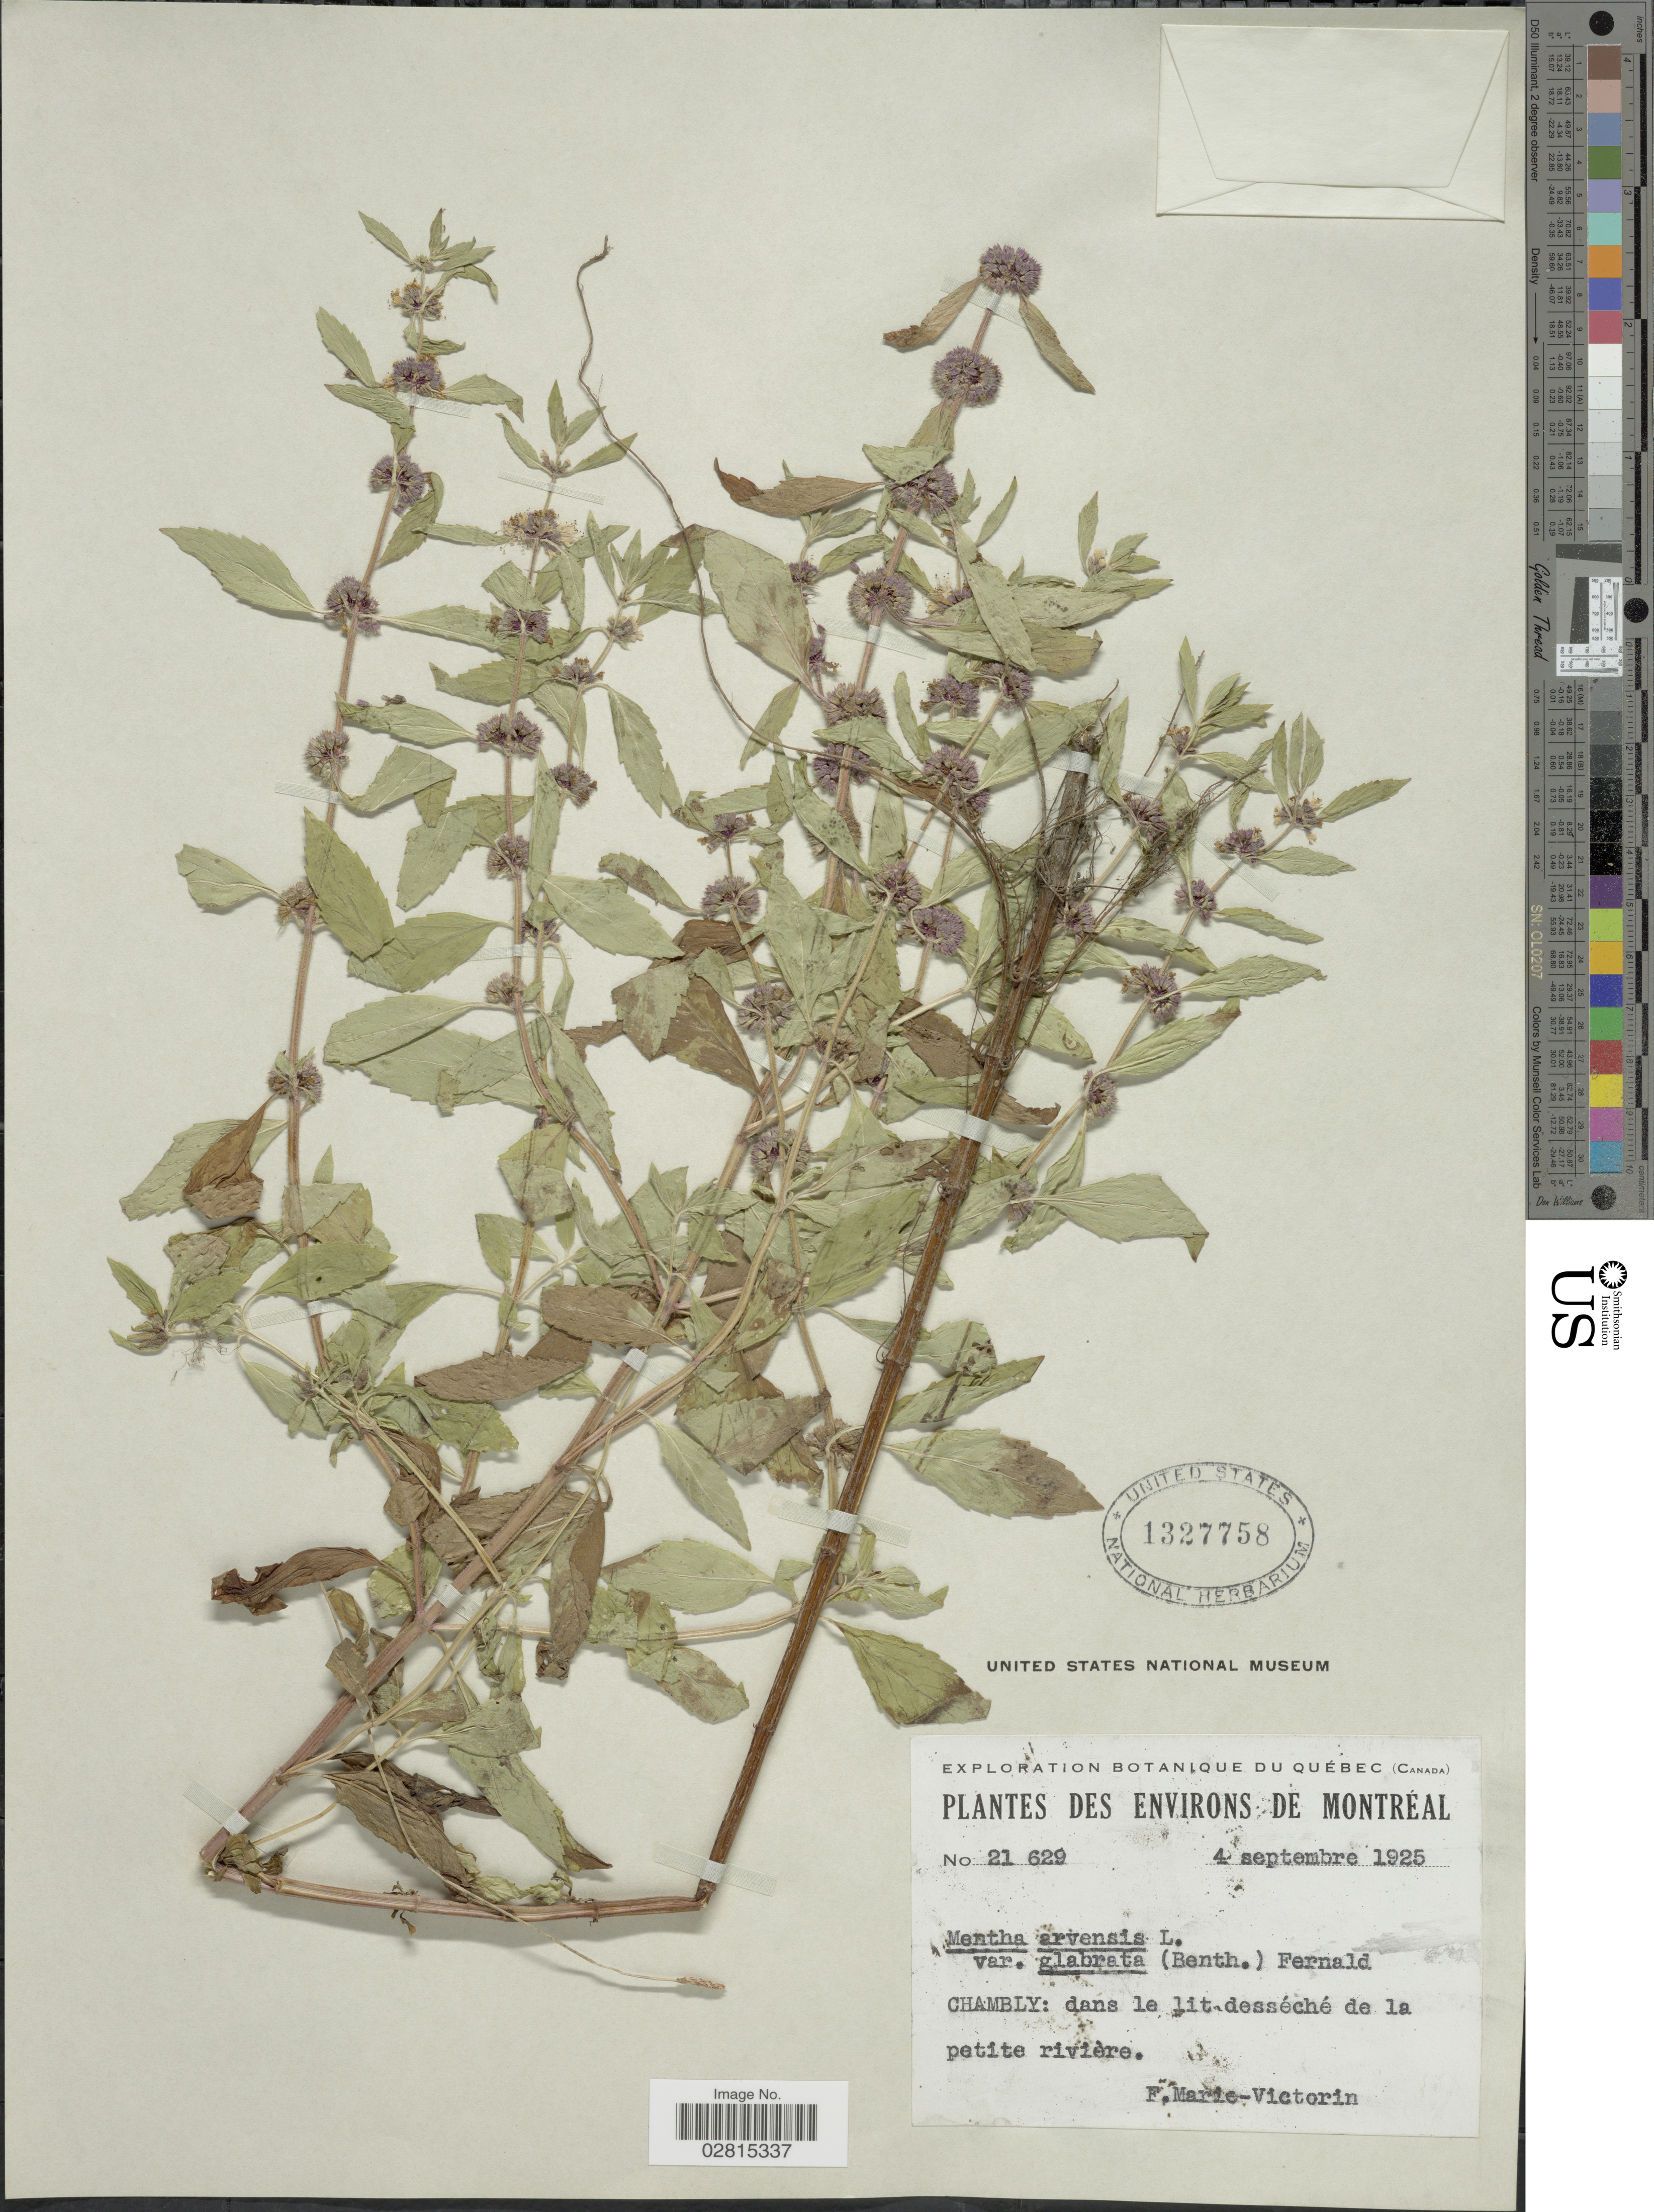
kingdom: Plantae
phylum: Tracheophyta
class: Magnoliopsida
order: Lamiales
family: Lamiaceae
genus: Mentha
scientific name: Mentha canadensis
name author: L.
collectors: F. Marie-Victorin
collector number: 21629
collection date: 1925-09-04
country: Canada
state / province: Quebec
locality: Environs de Montreal. Chambly: dans le lit-desséché de la petite rivière.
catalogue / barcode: US 1327758